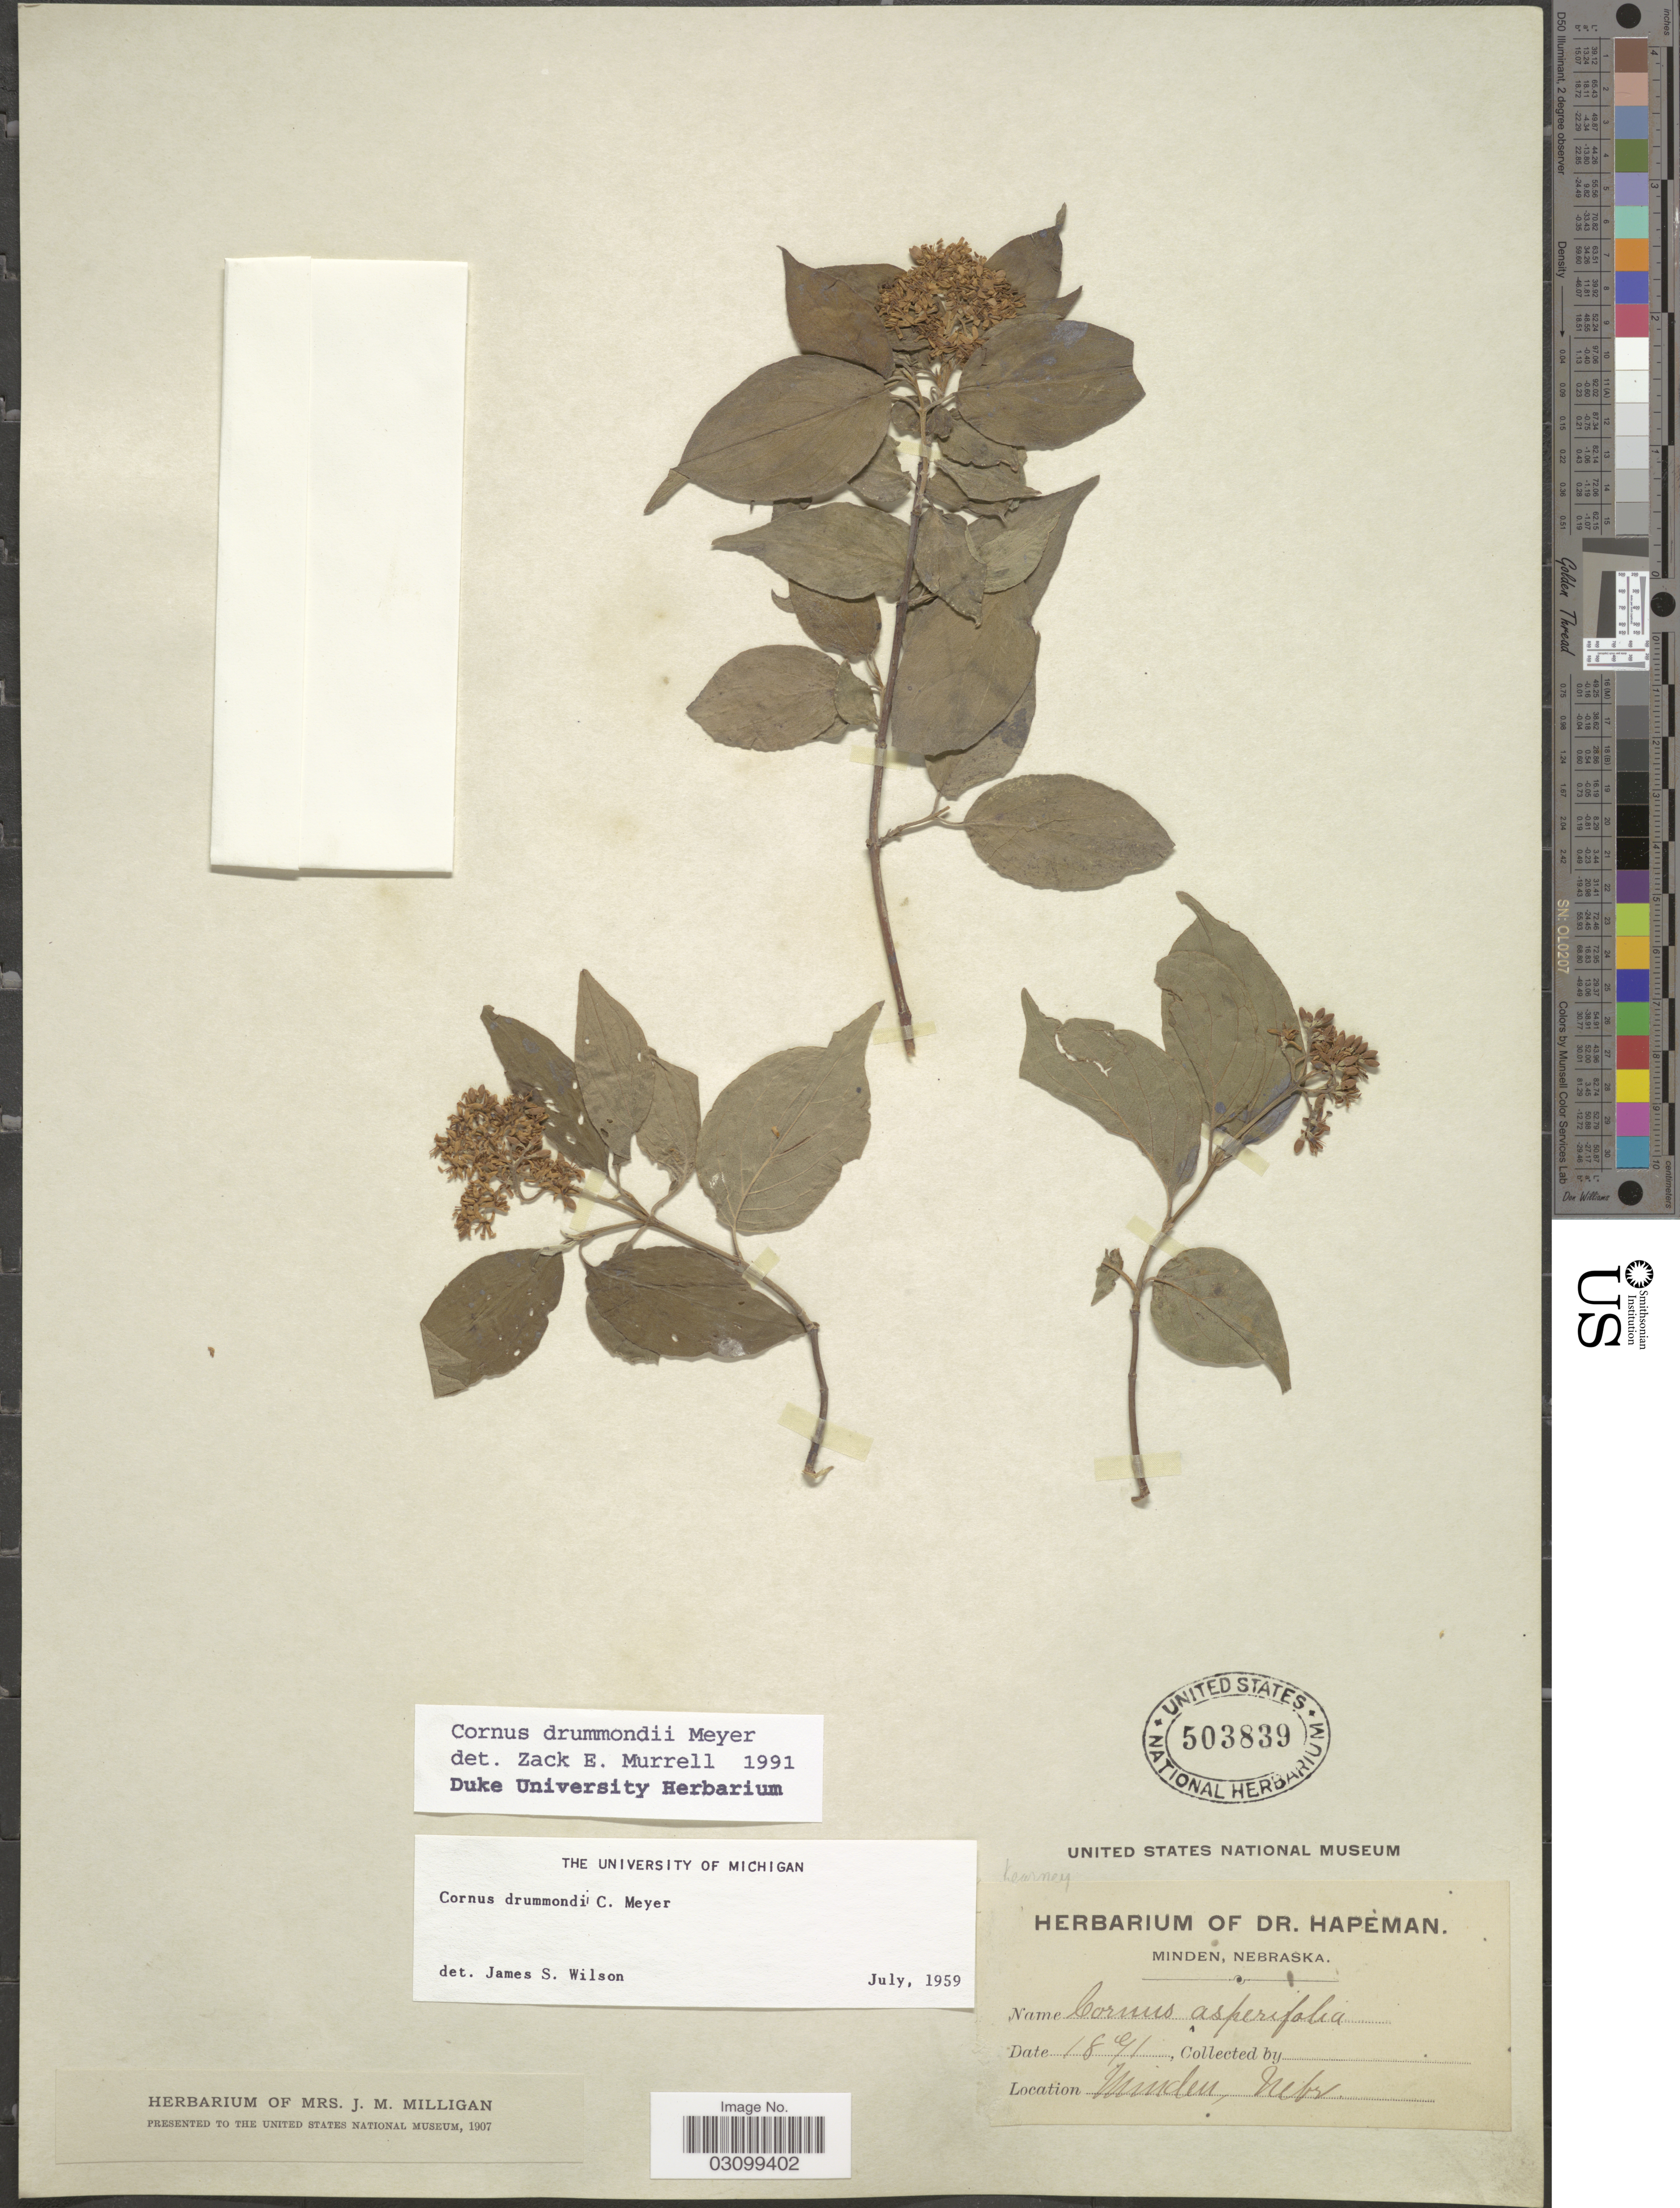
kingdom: Plantae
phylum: Tracheophyta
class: Magnoliopsida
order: Cornales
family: Cornaceae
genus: Cornus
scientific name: Cornus drummondii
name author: C.A. Mey.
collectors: Ex herb. Dr. Hapeman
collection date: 1871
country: United States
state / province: Nebraska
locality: Minden. Kearney.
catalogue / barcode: US 503839